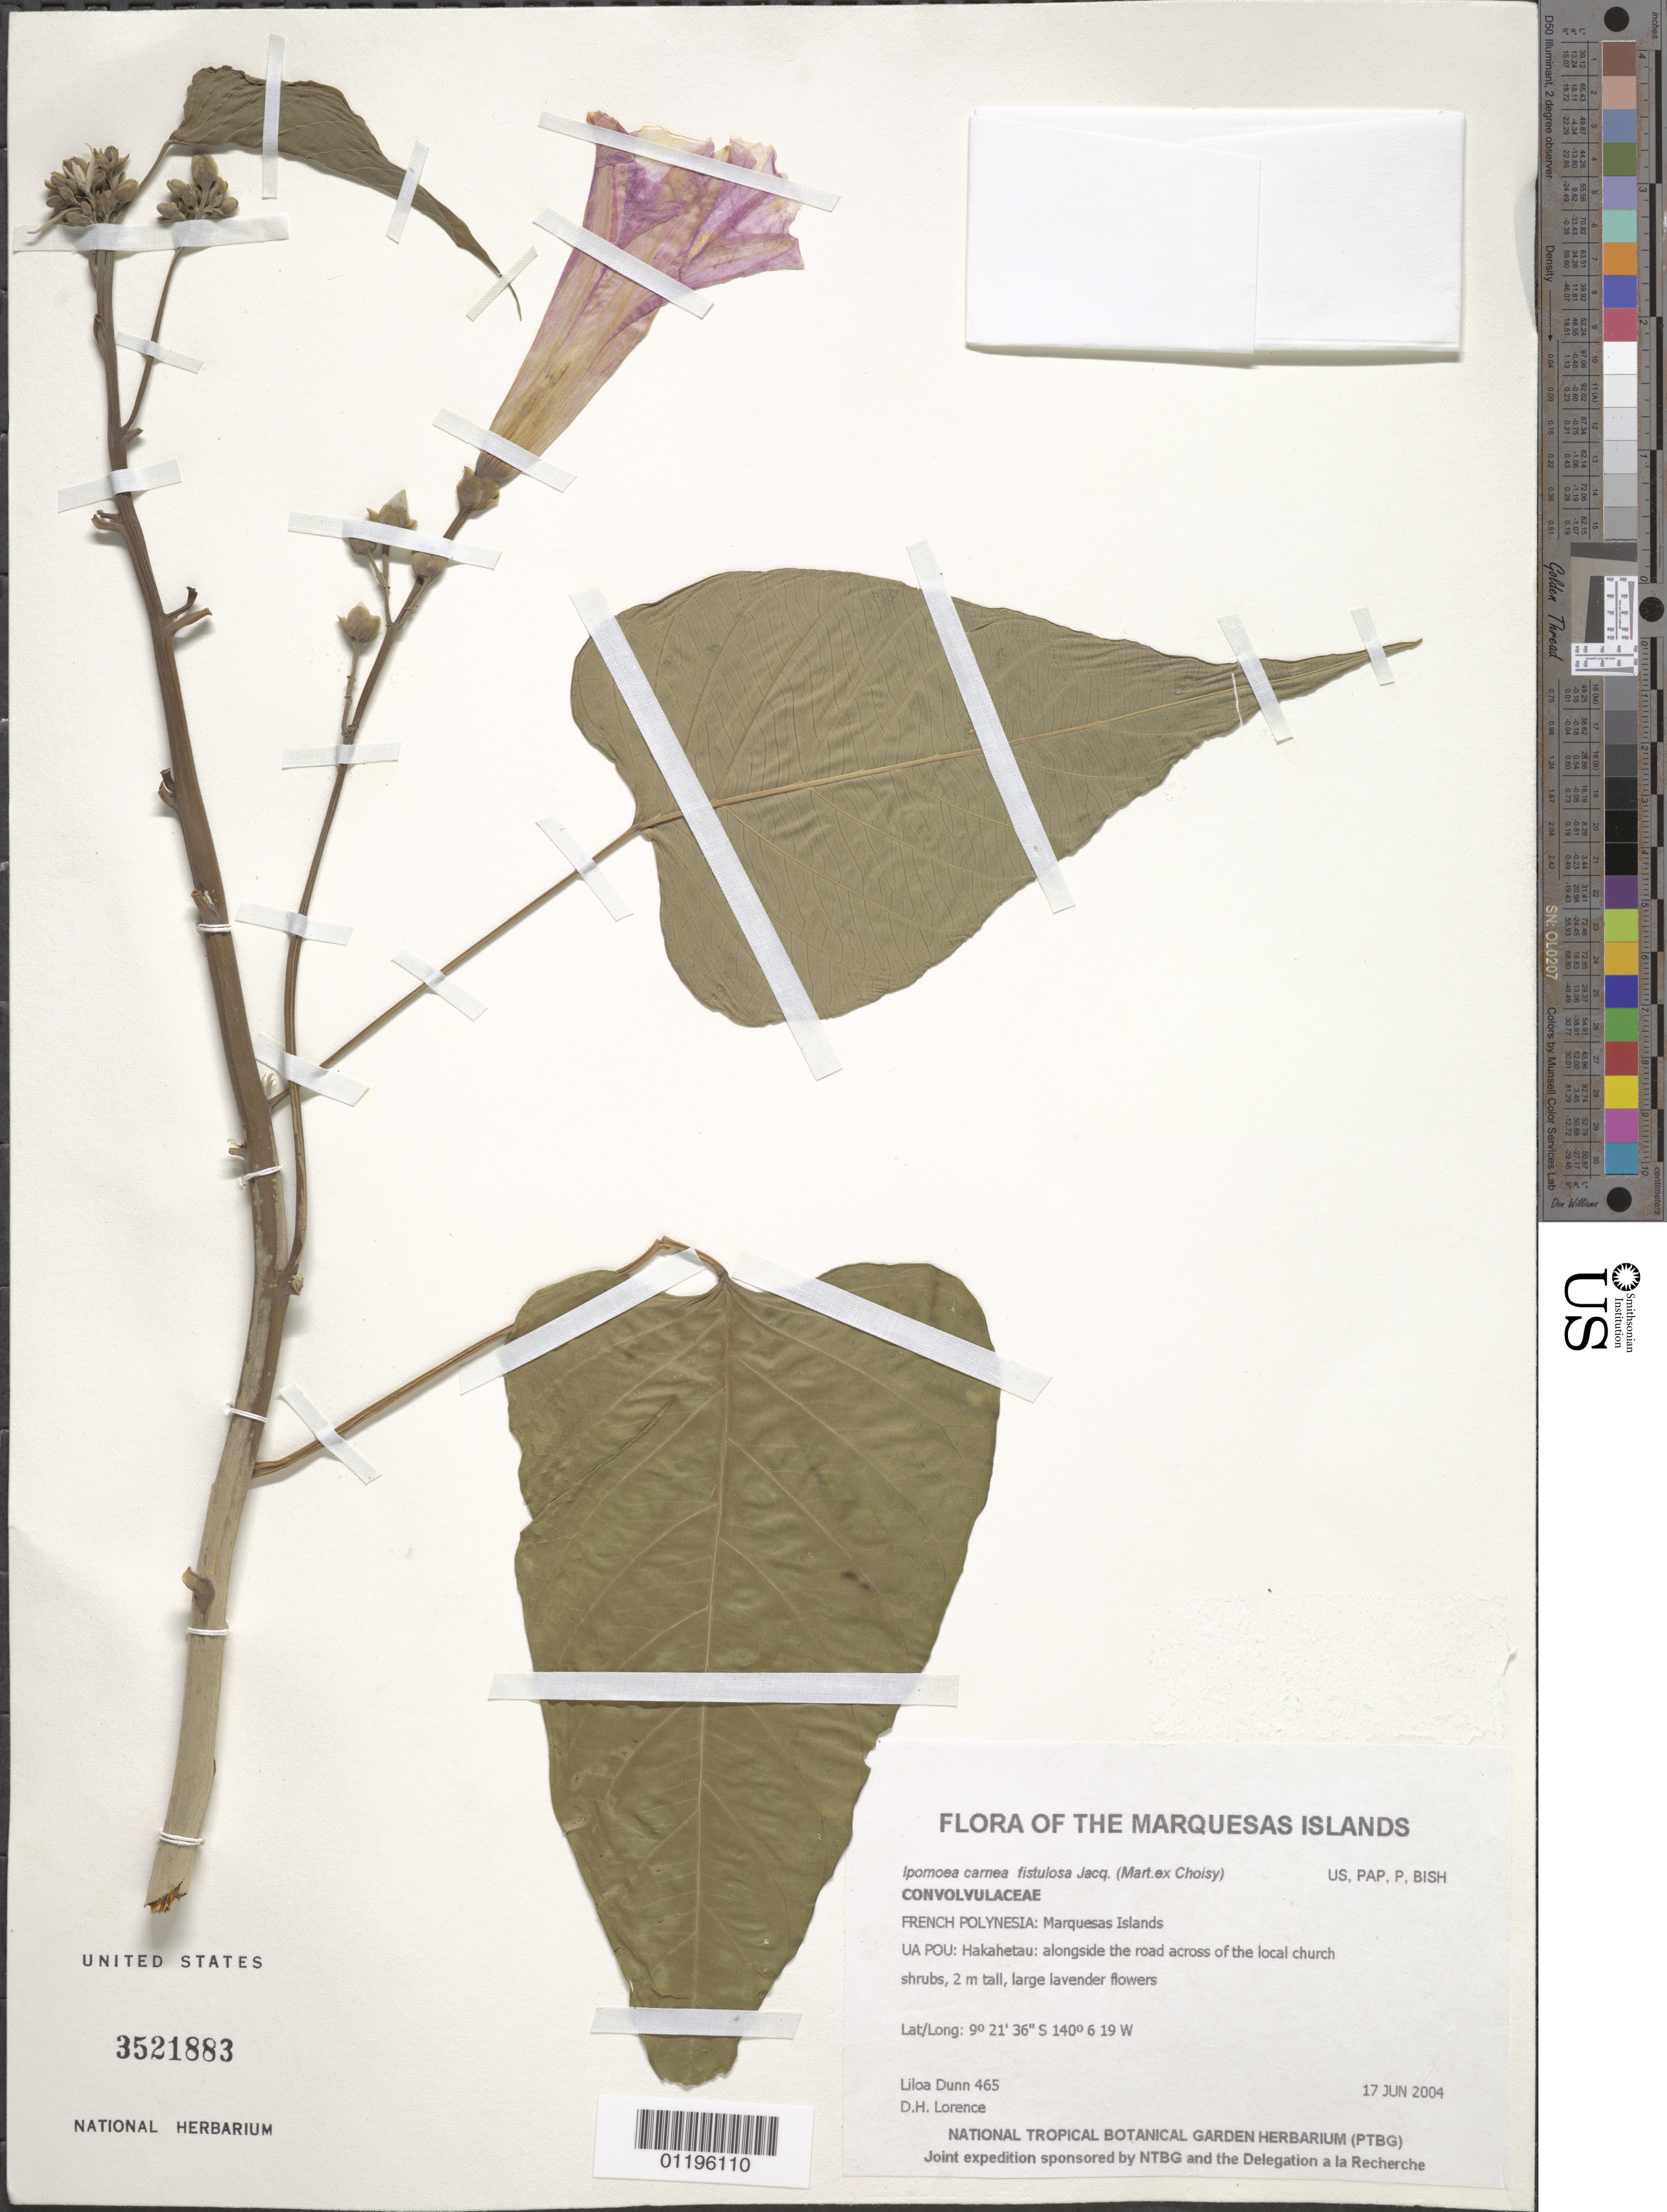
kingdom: Plantae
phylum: Tracheophyta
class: Magnoliopsida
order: Solanales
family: Convolvulaceae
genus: Ipomoea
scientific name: Ipomoea carnea subsp. fistulosa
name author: (Mart. ex Choisy) D.F. Austin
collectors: L. Dunn & D. Lorence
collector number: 465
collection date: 2004-06-17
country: French Polynesia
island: Ua Pou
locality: Hakahetau: alongside the road across of the local church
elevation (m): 2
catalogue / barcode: US 3521883